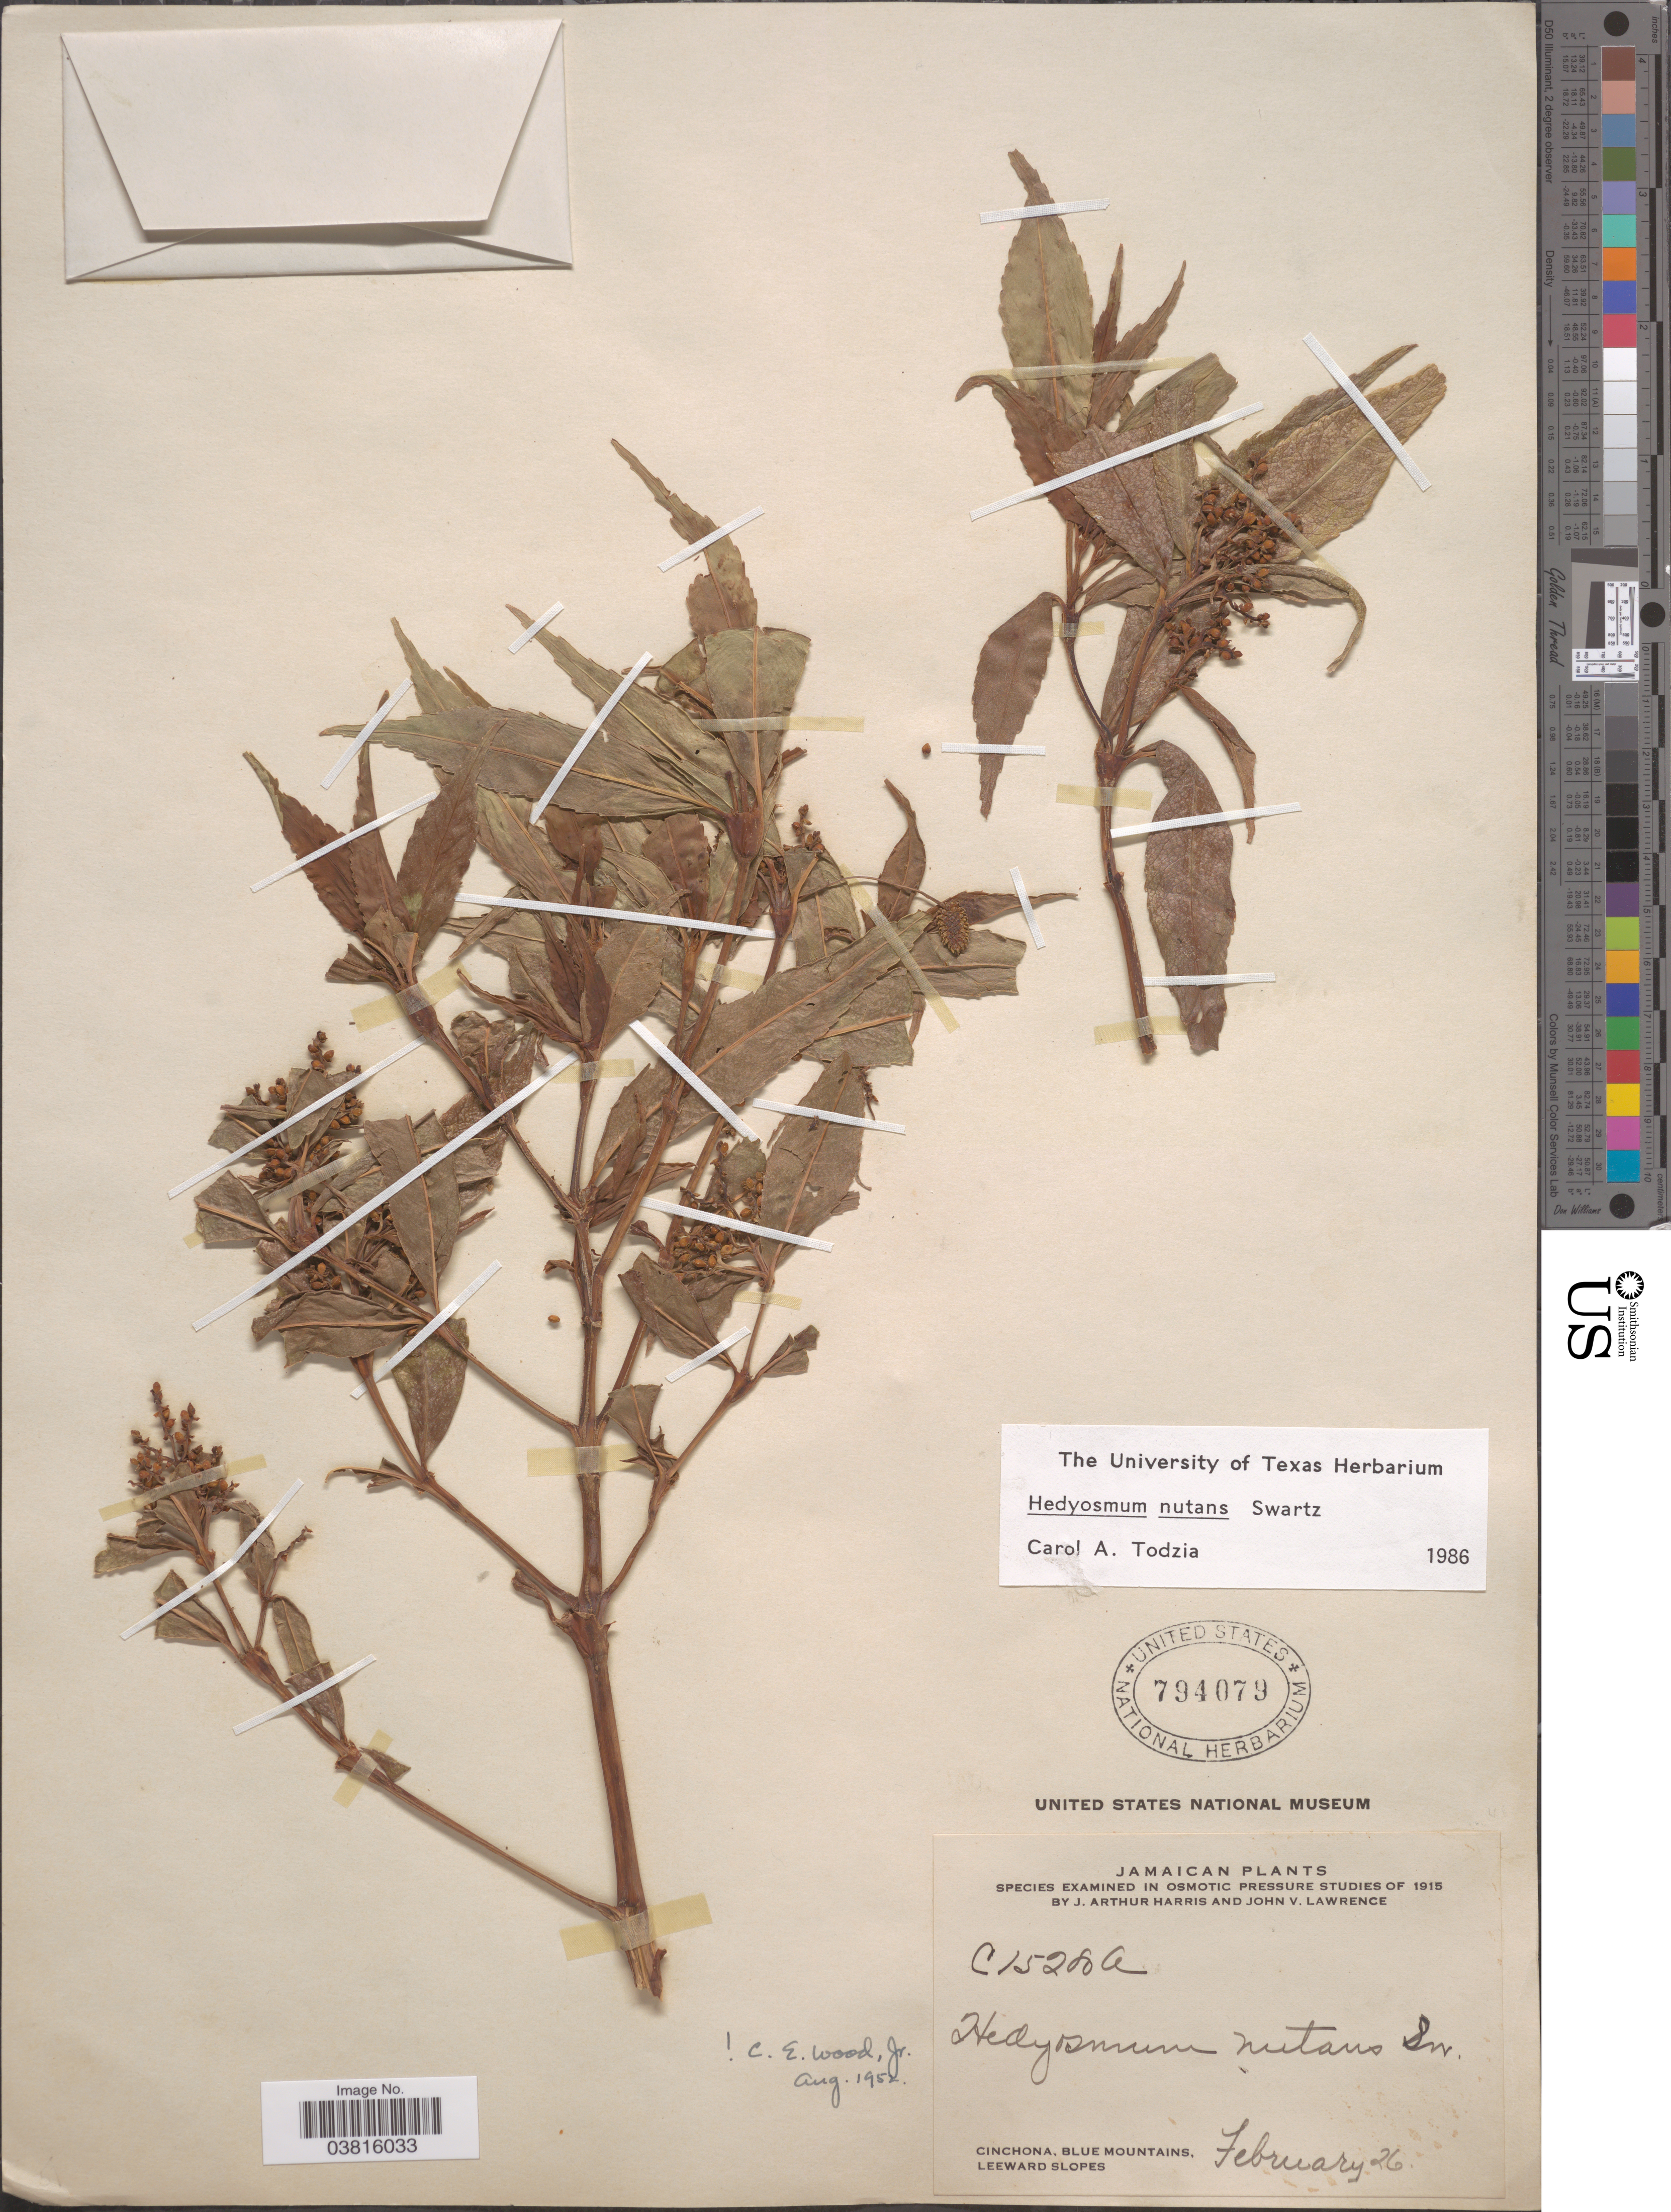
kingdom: Plantae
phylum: Tracheophyta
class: Magnoliopsida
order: Chloranthales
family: Chloranthaceae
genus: Hedyosmum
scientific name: Hedyosmum nutans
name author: Sw.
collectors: J. A. Harris & J. Lawrence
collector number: C152806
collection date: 1915-02-26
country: Jamaica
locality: Cinchona, Blue Mountains, Leewars slopes.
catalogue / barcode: US 794079